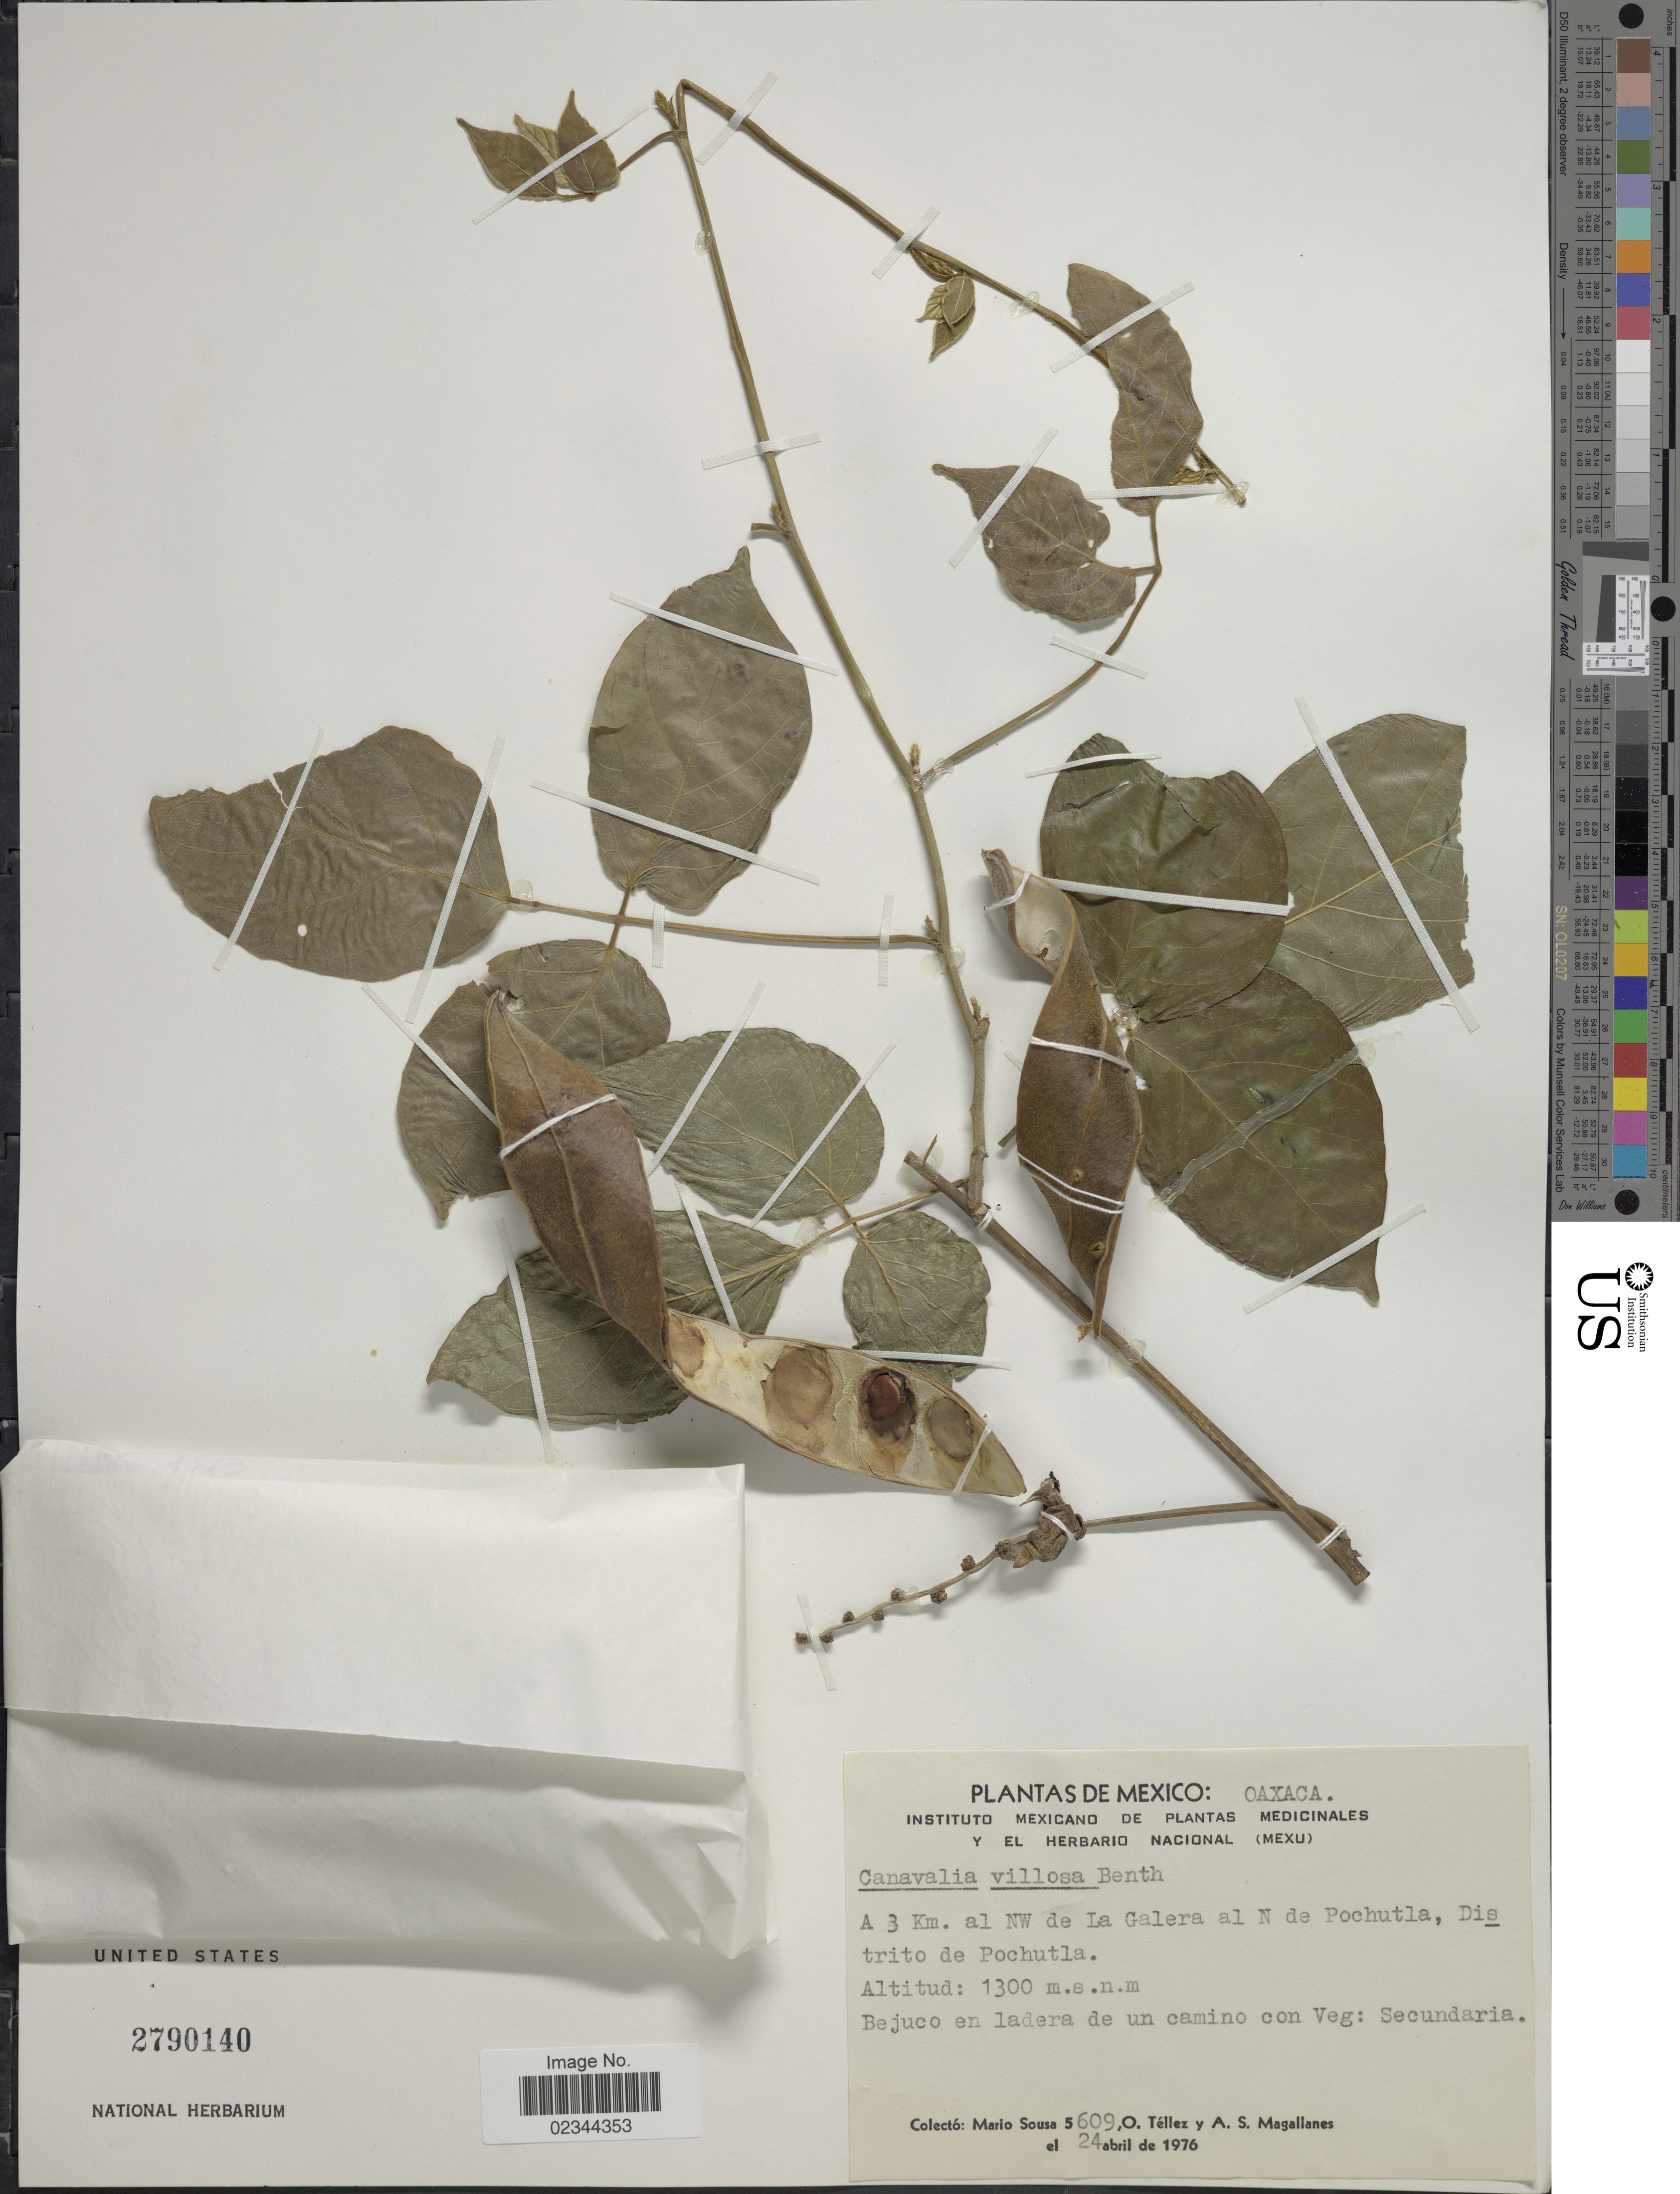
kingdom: Plantae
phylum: Tracheophyta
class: Magnoliopsida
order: Fabales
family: Fabaceae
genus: Canavalia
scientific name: Canavalia villosa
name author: Benth.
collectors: M. Sousa S., O. Tellez & A. Magallanes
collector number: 55609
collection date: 1976-04-24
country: Mexico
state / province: Oaxaca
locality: A 3 Km. al NW de La Galera al N de Pochutla, Distrito de Pochutla.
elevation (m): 1300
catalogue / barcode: US 2790140